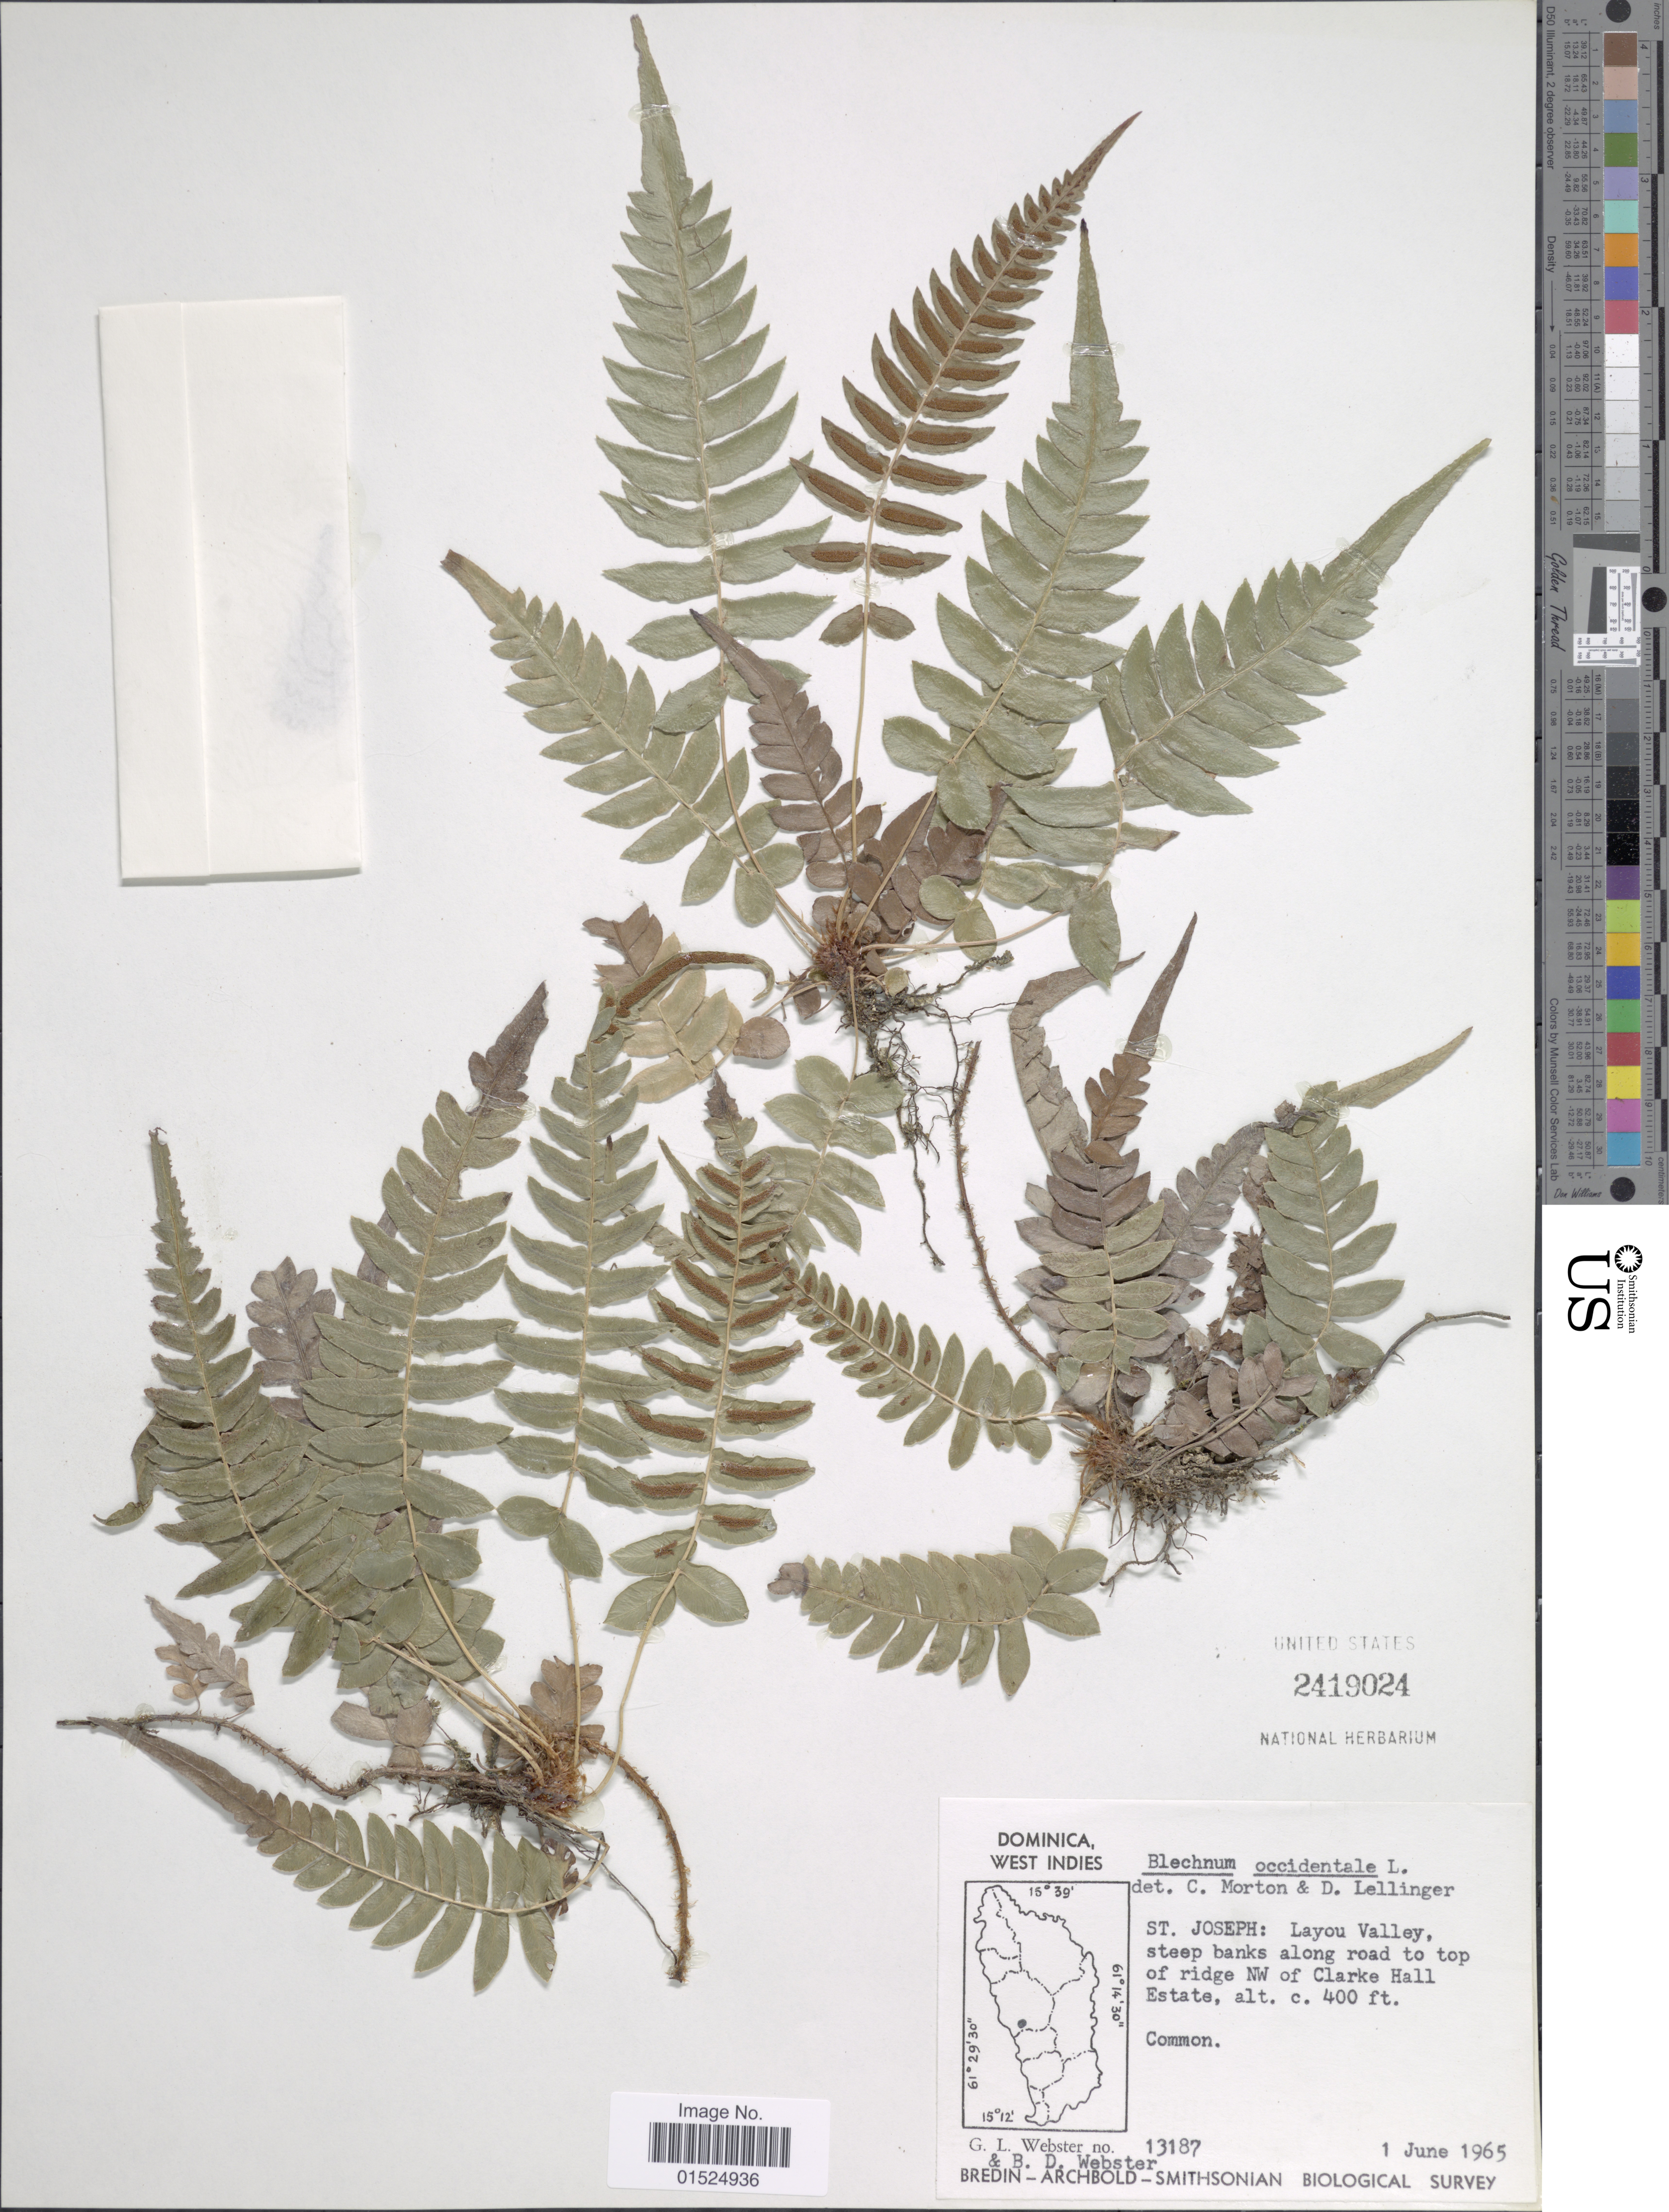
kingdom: Plantae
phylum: Tracheophyta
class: Polypodiopsida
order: Polypodiales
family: Blechnaceae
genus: Blechnum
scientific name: Blechnum occidentale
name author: L.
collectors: G. L. Webster & B. D. Webster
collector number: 13187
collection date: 1965-06-01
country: Dominica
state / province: St. Joseph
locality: Layou Valley, steep banks along road to top of ridge NW of Clarke Hall Estate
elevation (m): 122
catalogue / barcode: US 2419024